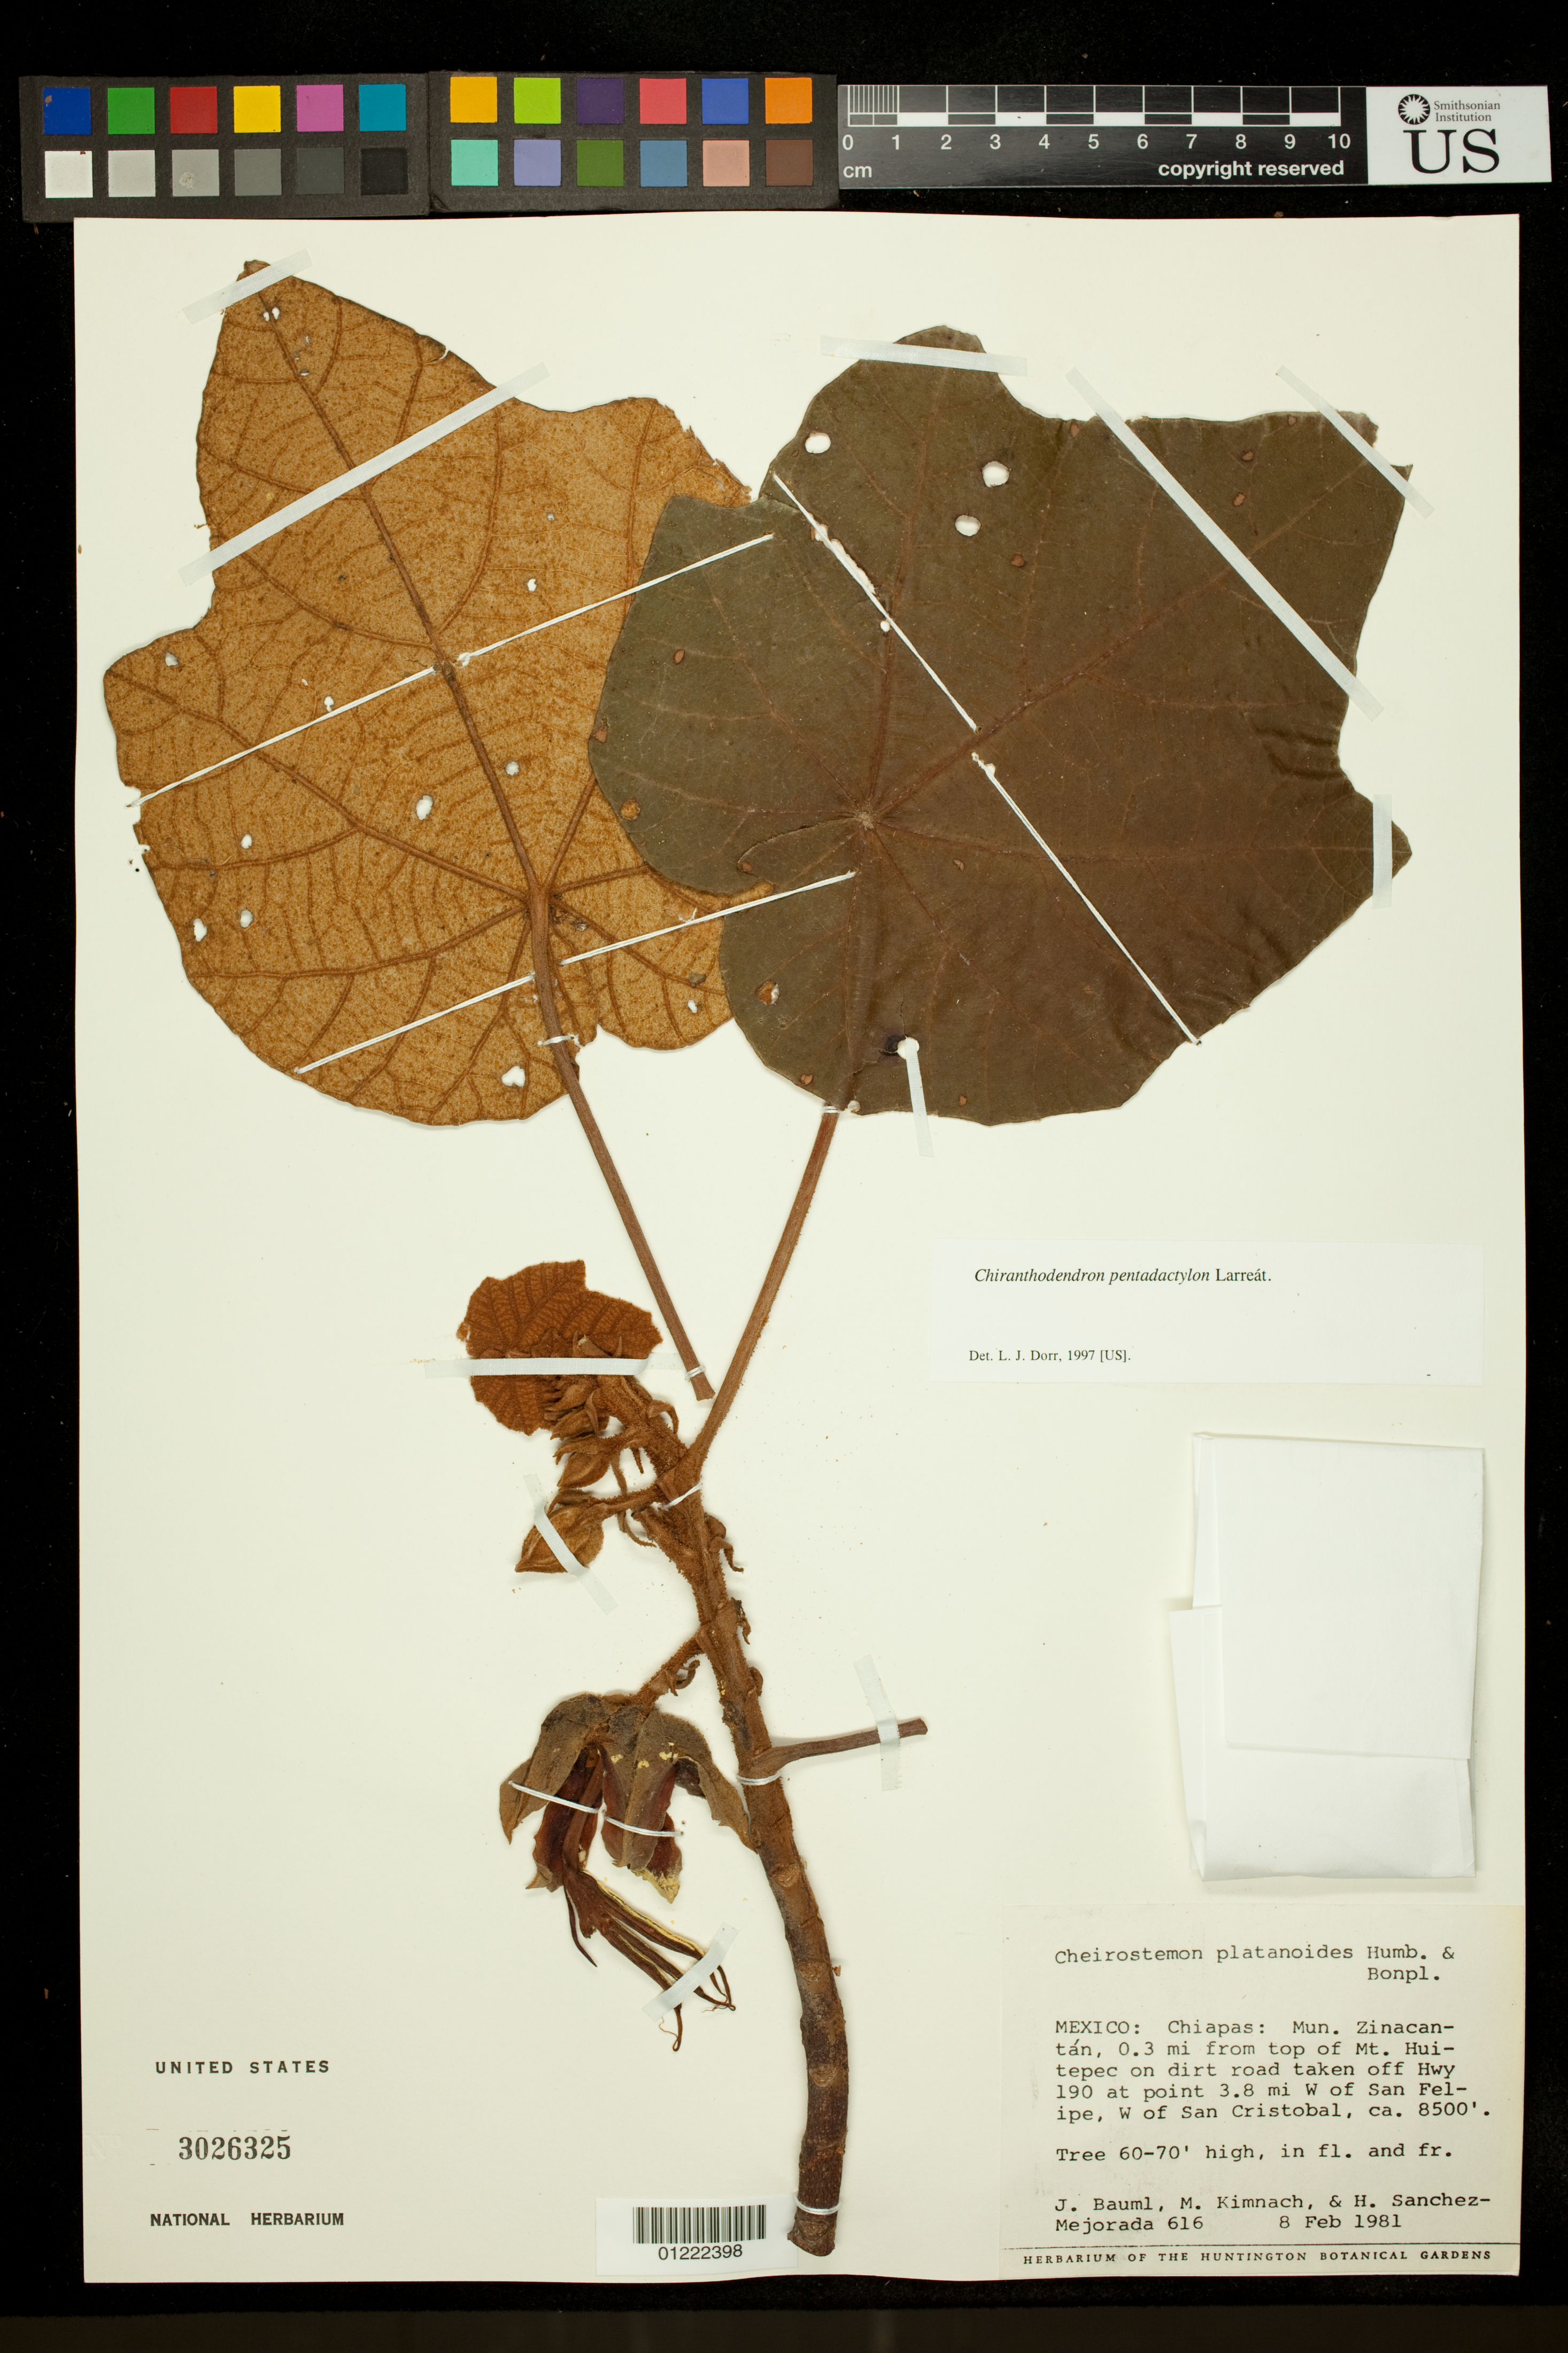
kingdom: Plantae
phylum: Tracheophyta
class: Magnoliopsida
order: Malvales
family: Malvaceae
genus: Chiranthodendron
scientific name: Chiranthodendron pentadactylon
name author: Larreat.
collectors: J. Bauml, M. W. Kimnach & H. Sánchez-Mejorada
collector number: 616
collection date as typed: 2/8/1981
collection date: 1981-02-08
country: Mexico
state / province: Chiapas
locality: Chiapas. Municipality of Zinacantan, 0.3 miles from top of Mt. Huitepec on dirt road taken off highway 190 at point 3.8 miles west of San Felipe, west of San Cristobal.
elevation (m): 2591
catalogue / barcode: US 3026325